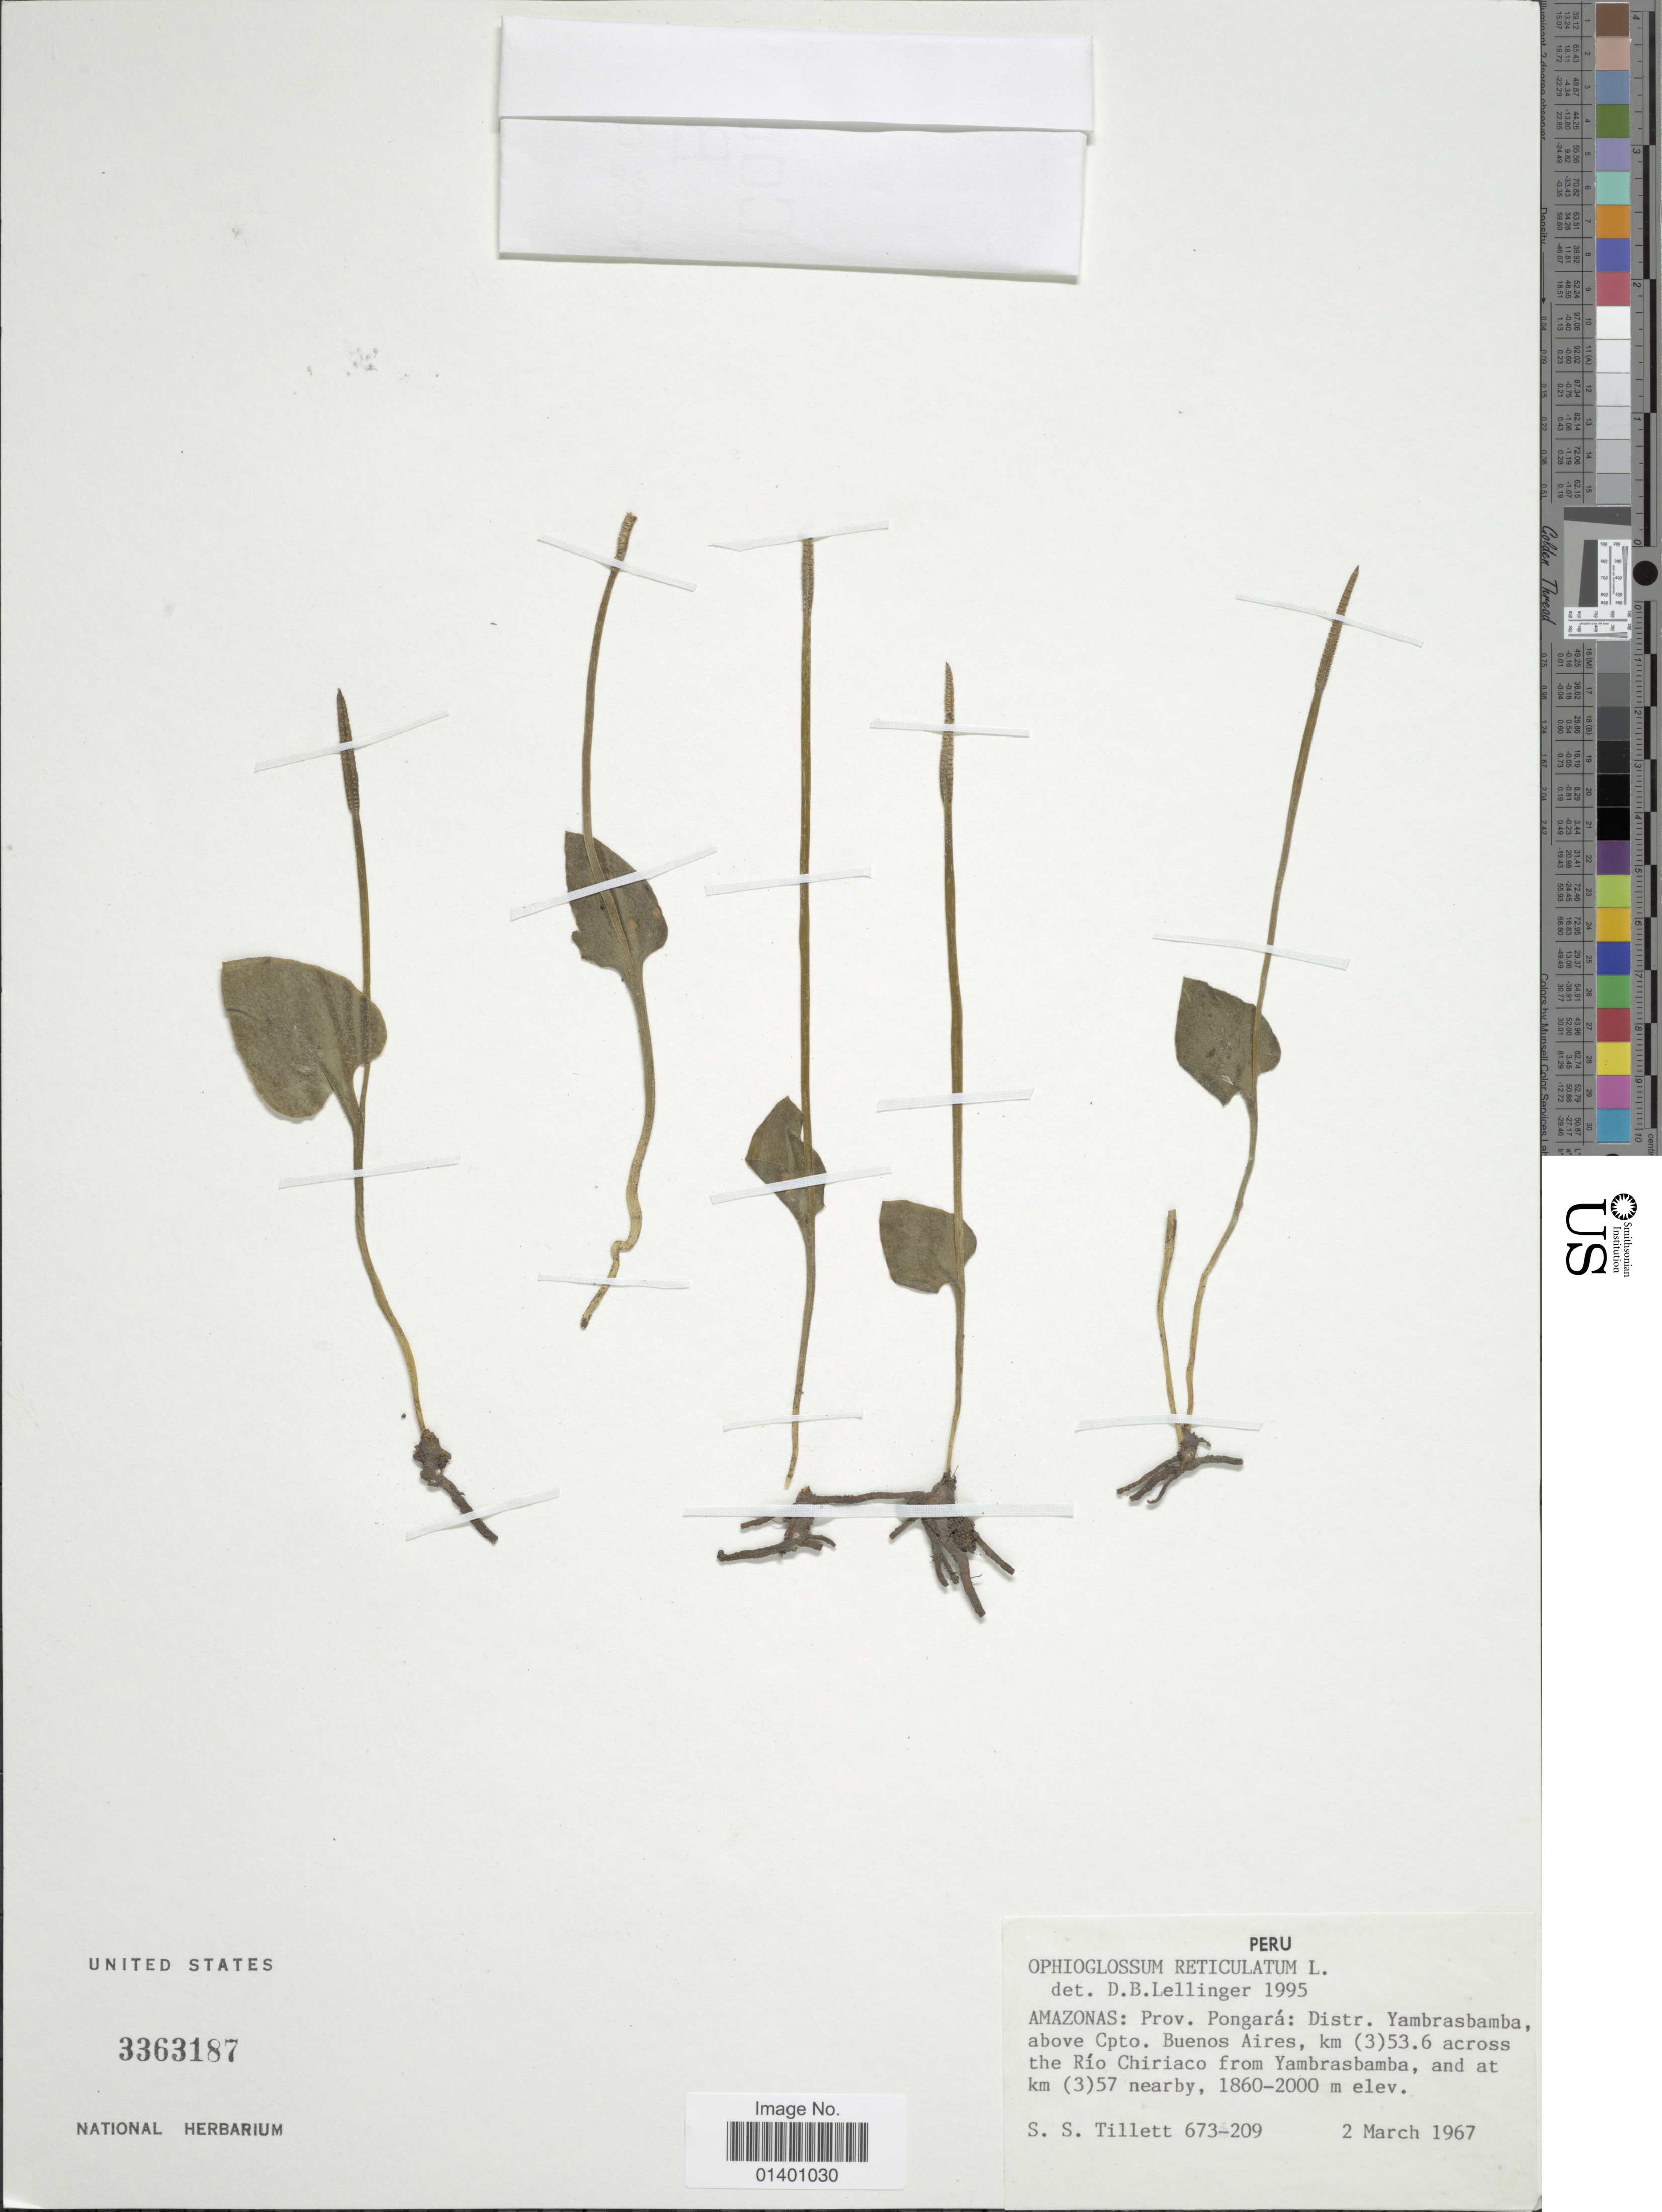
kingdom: Plantae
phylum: Tracheophyta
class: Polypodiopsida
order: Ophioglossales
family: Ophioglossaceae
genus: Ophioglossum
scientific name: Ophioglossum reticulatum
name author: L.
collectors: S. S. Tillett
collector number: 673-209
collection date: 1967-03-02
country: Peru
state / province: Amazonas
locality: Prov. Pongará: Distr. Yambrasbamba, above Cpto. Buenes Aires, km (3)53.6 across the Rio Chiriaco from Yambrasbamba, and at km (3) 57 nearby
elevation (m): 1860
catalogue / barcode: US 3363187